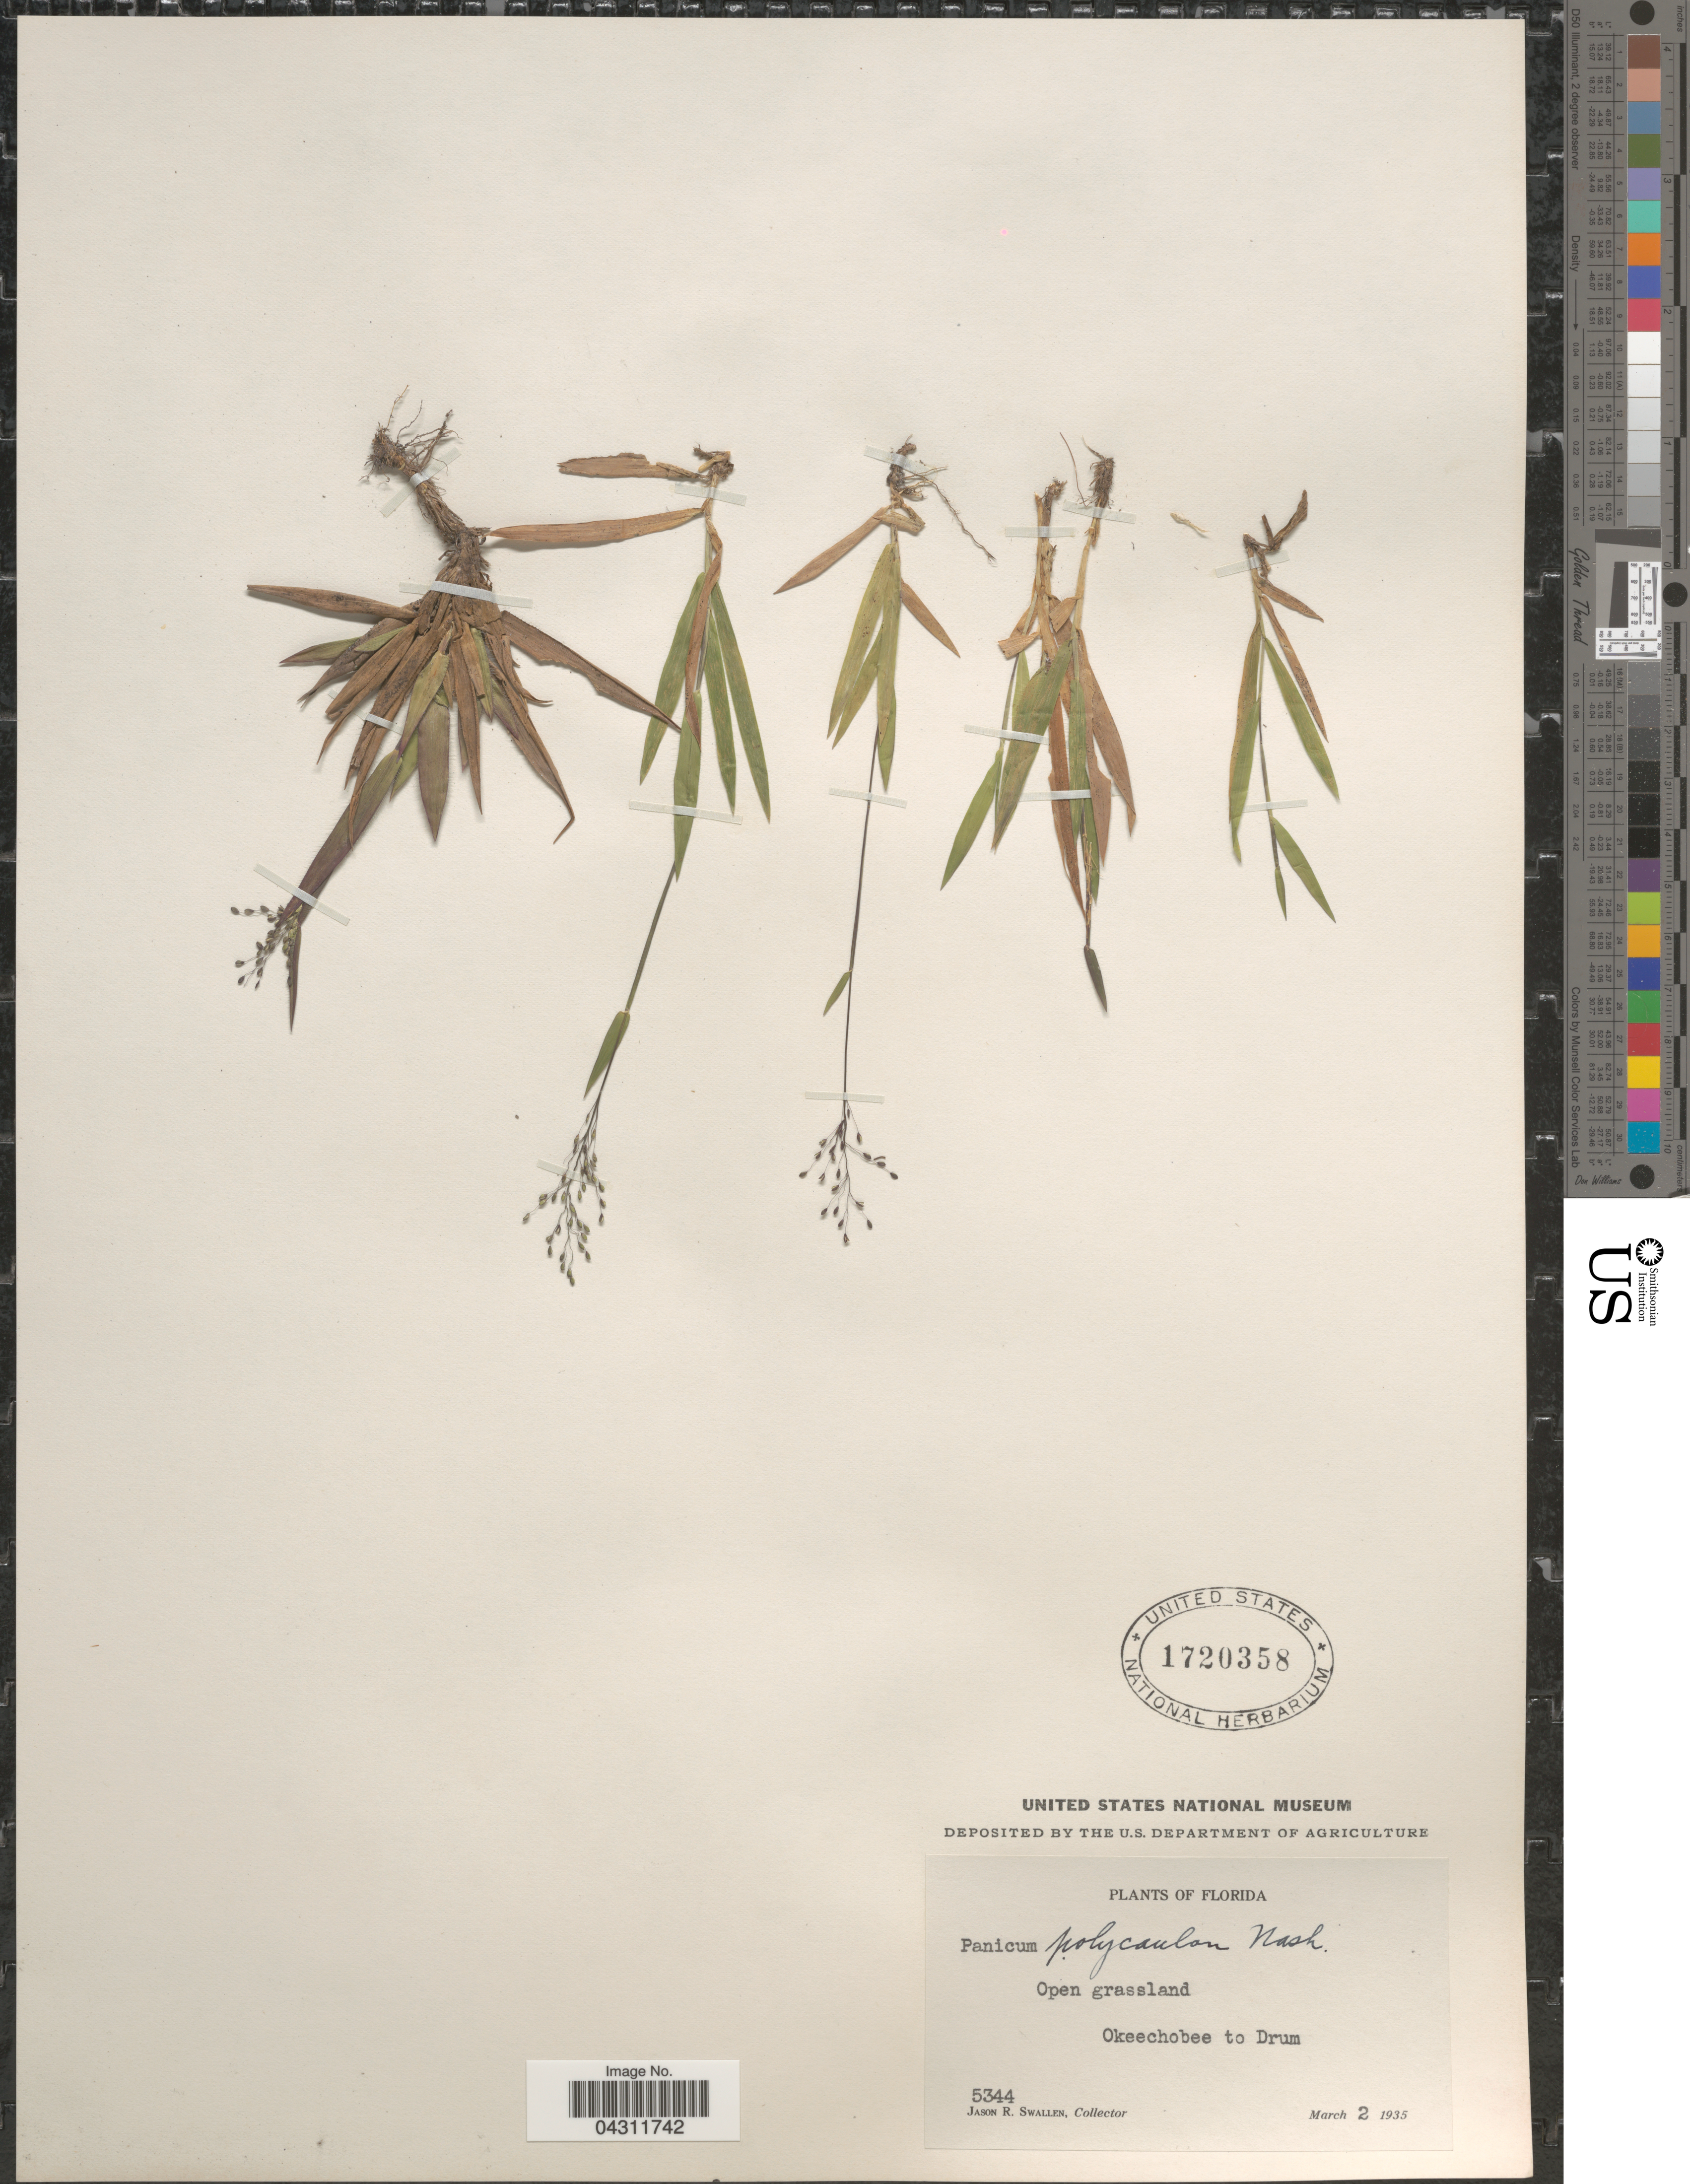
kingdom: Plantae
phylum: Tracheophyta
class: Liliopsida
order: Poales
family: Poaceae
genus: Dichanthelium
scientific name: Dichanthelium strigosum var. glabrescens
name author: (Griseb.) Freckmann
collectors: J. R. Swallen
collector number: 5344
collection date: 1935-03-02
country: United States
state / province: Florida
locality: Open grassland. Okeechobee to Drum.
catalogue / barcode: US 1720358